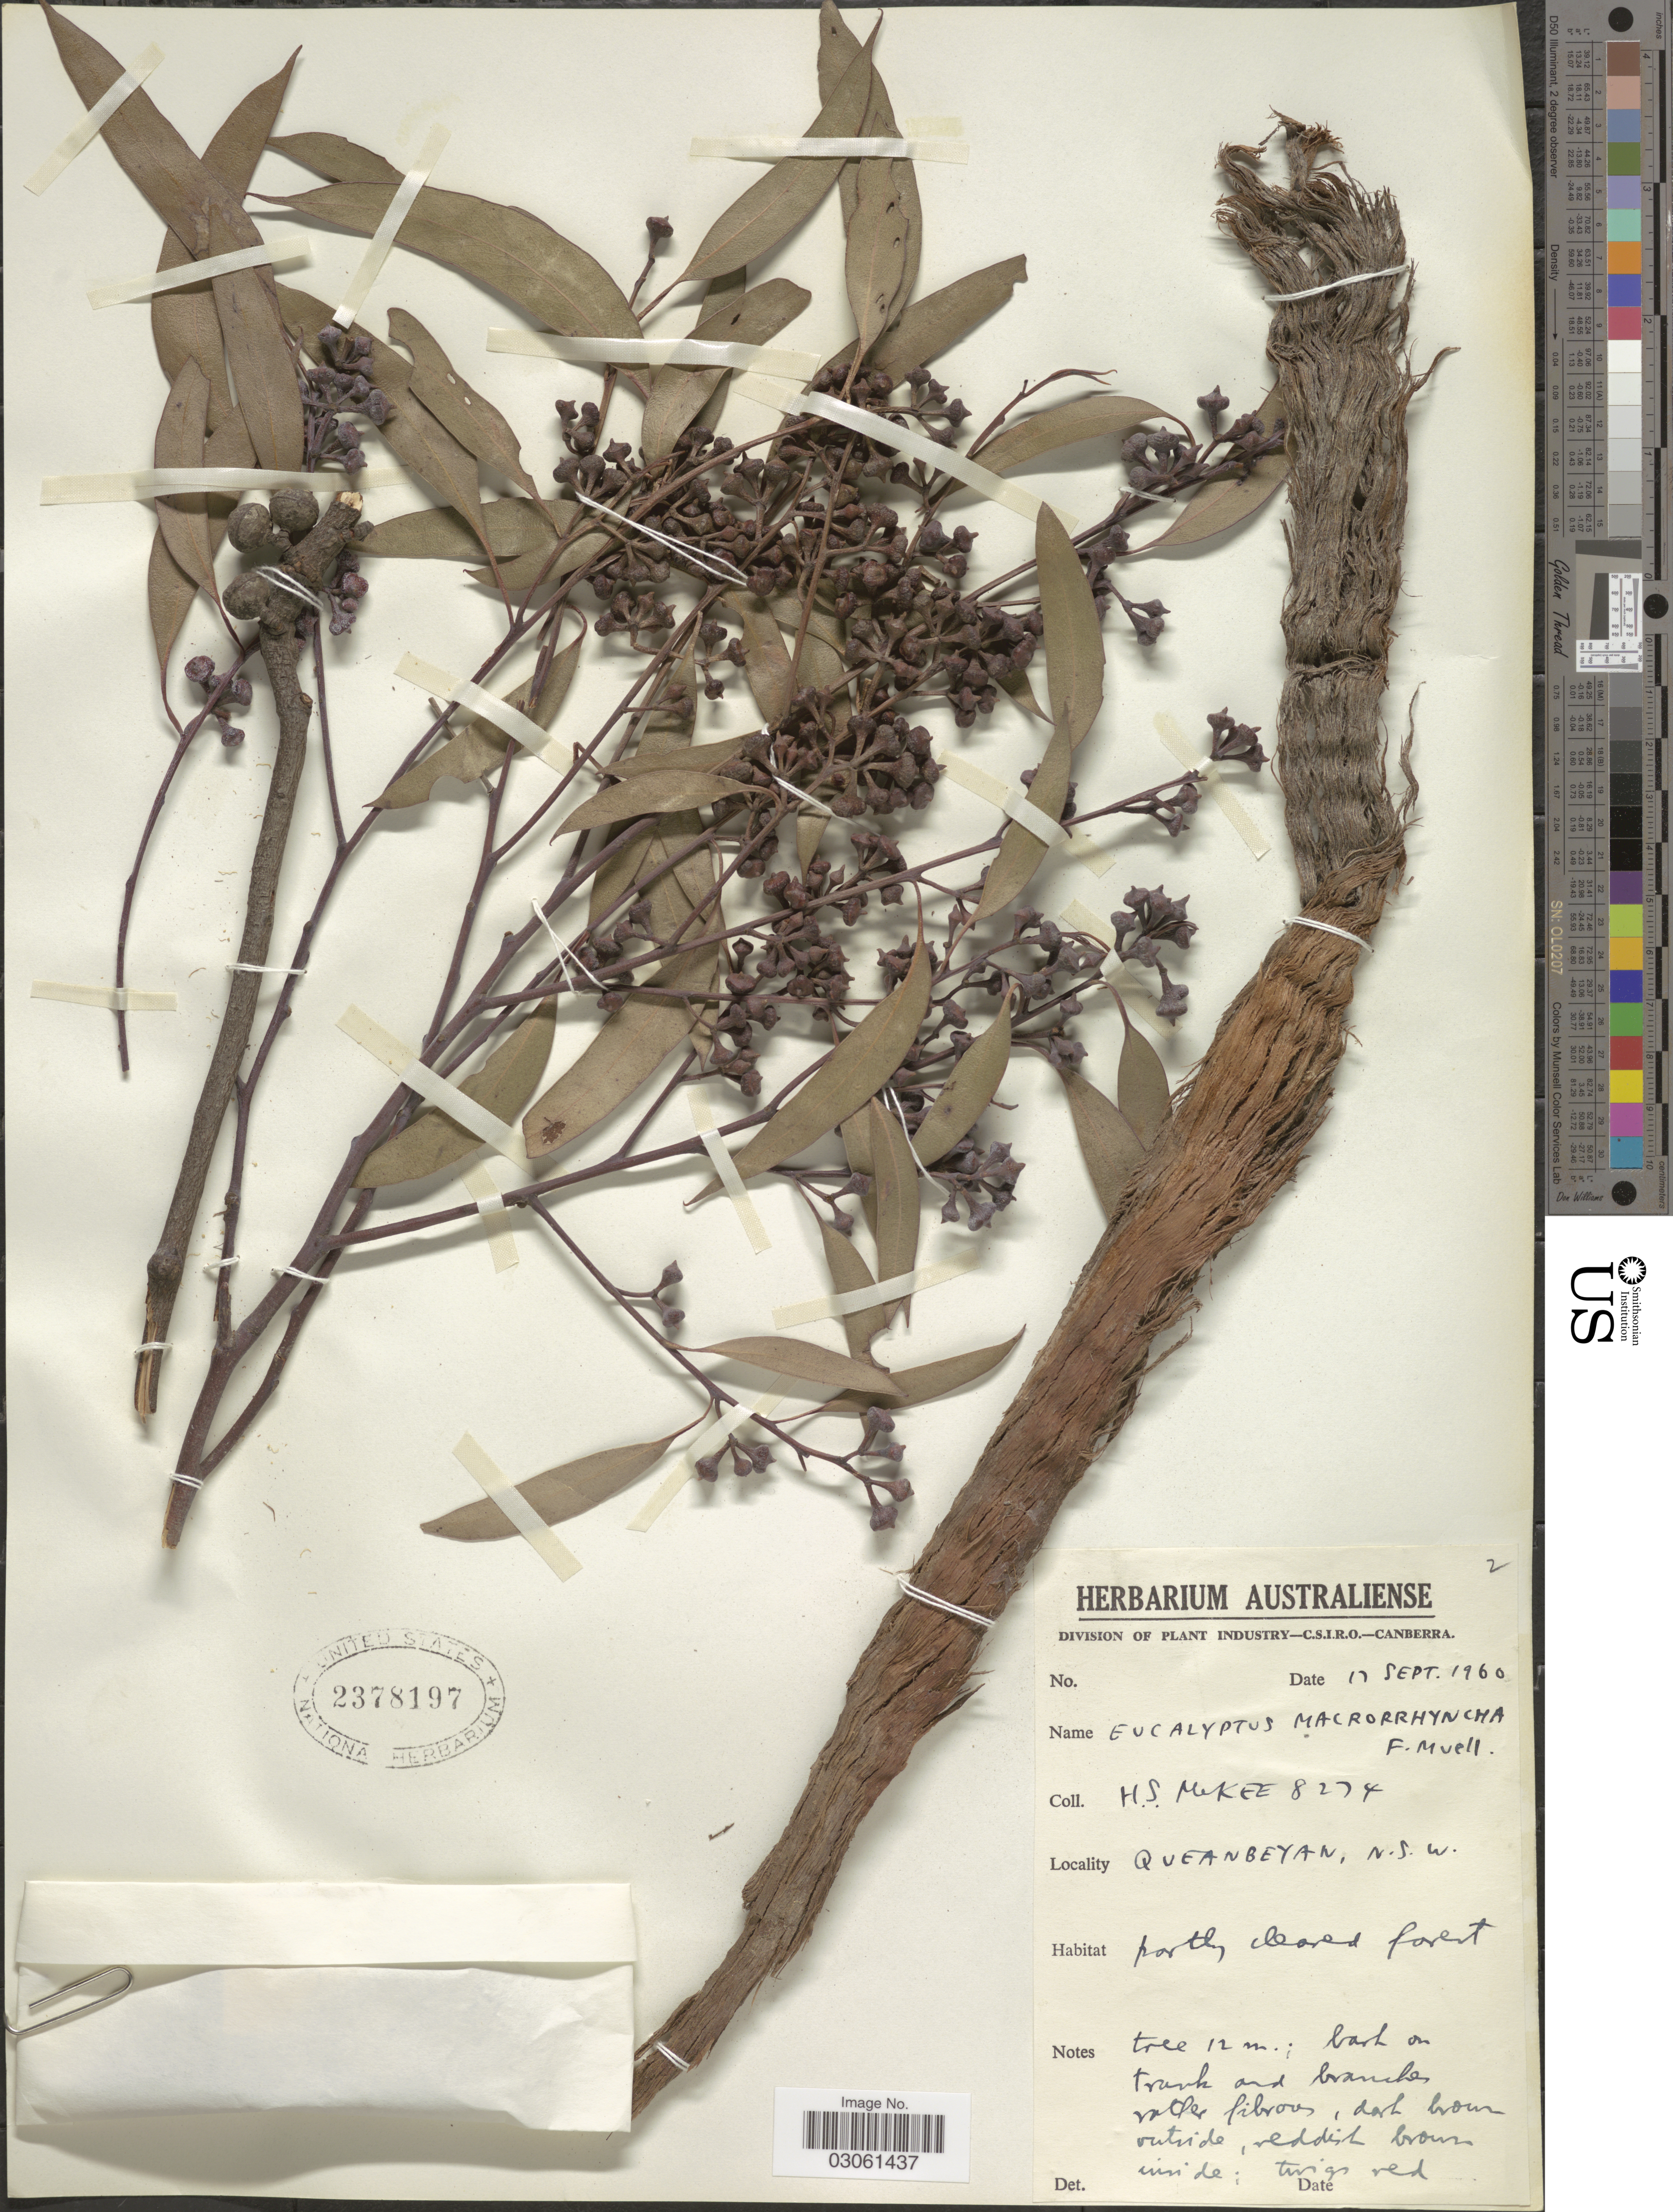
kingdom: Plantae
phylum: Tracheophyta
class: Magnoliopsida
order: Myrtales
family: Myrtaceae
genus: Eucalyptus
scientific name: Eucalyptus macrorhyncha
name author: F. Muell. ex Benth.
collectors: H. S. McKee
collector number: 8274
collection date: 1960-09-17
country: Australia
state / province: New South Wales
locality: Queanbeyan, N. S. W.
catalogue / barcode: US 2378197